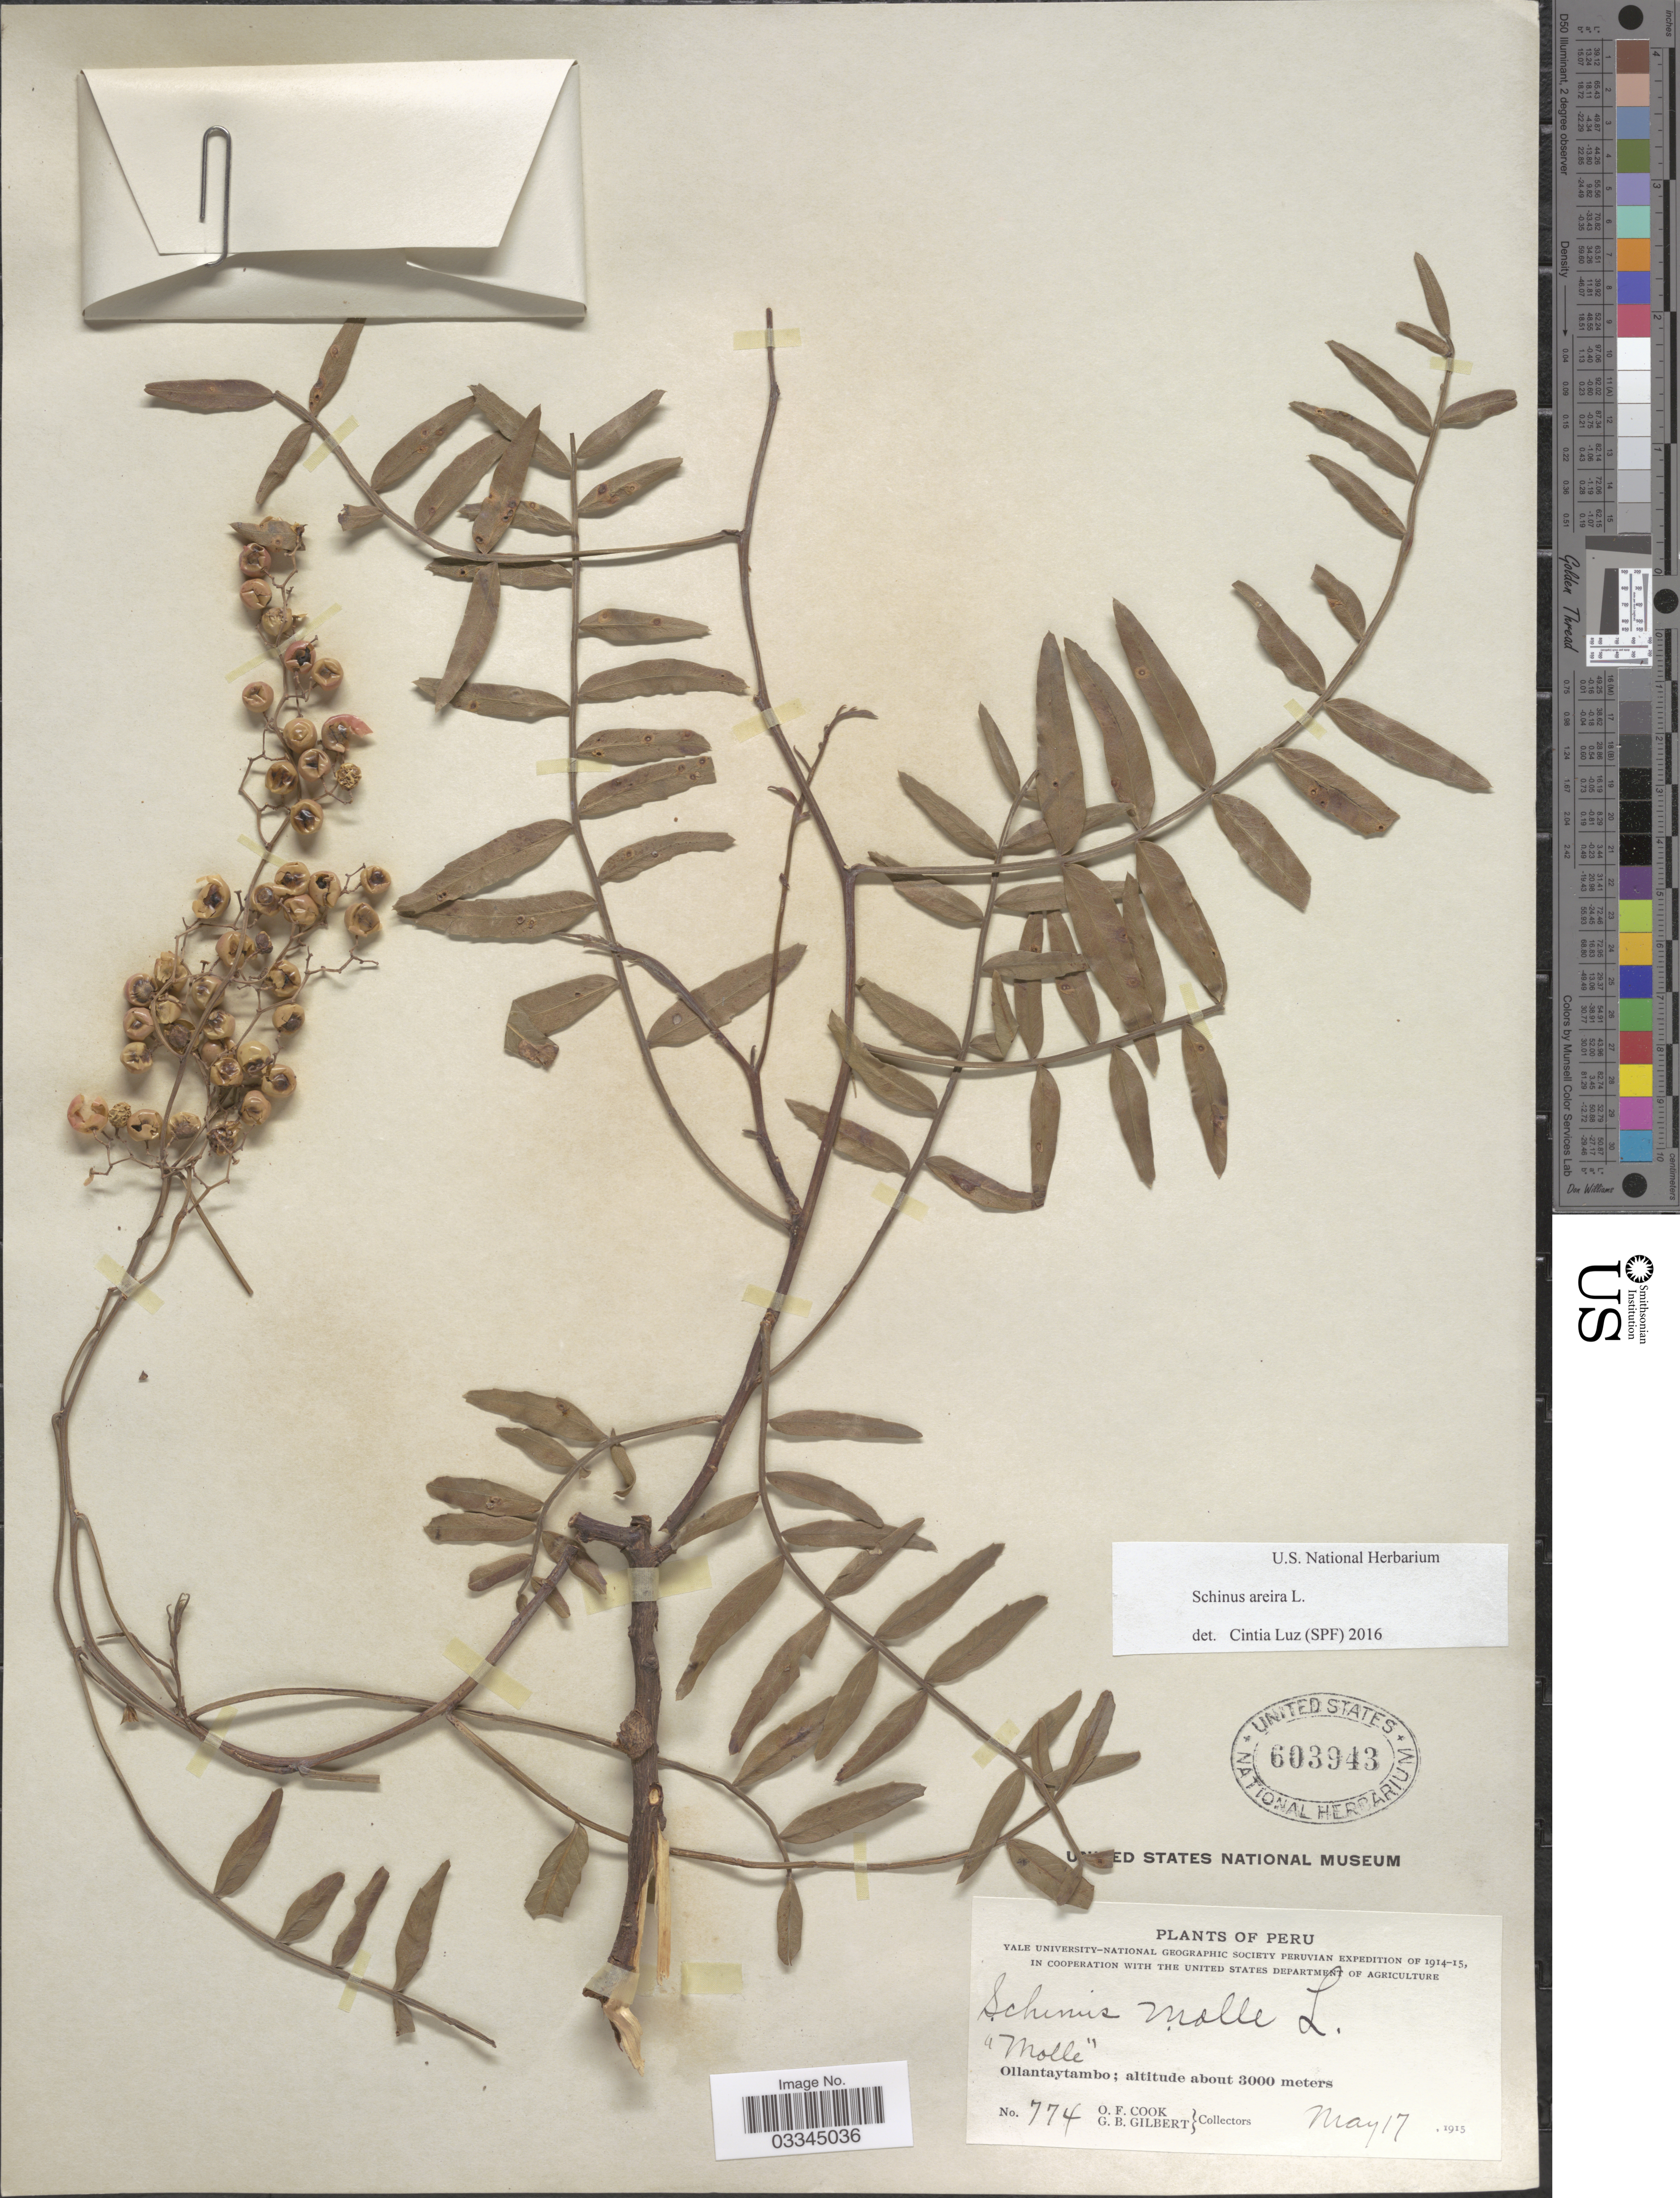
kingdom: Plantae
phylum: Tracheophyta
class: Magnoliopsida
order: Sapindales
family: Anacardiaceae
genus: Schinus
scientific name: Schinus areira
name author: L.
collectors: O. F. Cook & G. B. Gilbert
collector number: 774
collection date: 1915-05-17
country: Peru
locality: Ollantaytambo.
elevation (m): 3000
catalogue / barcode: US 603943